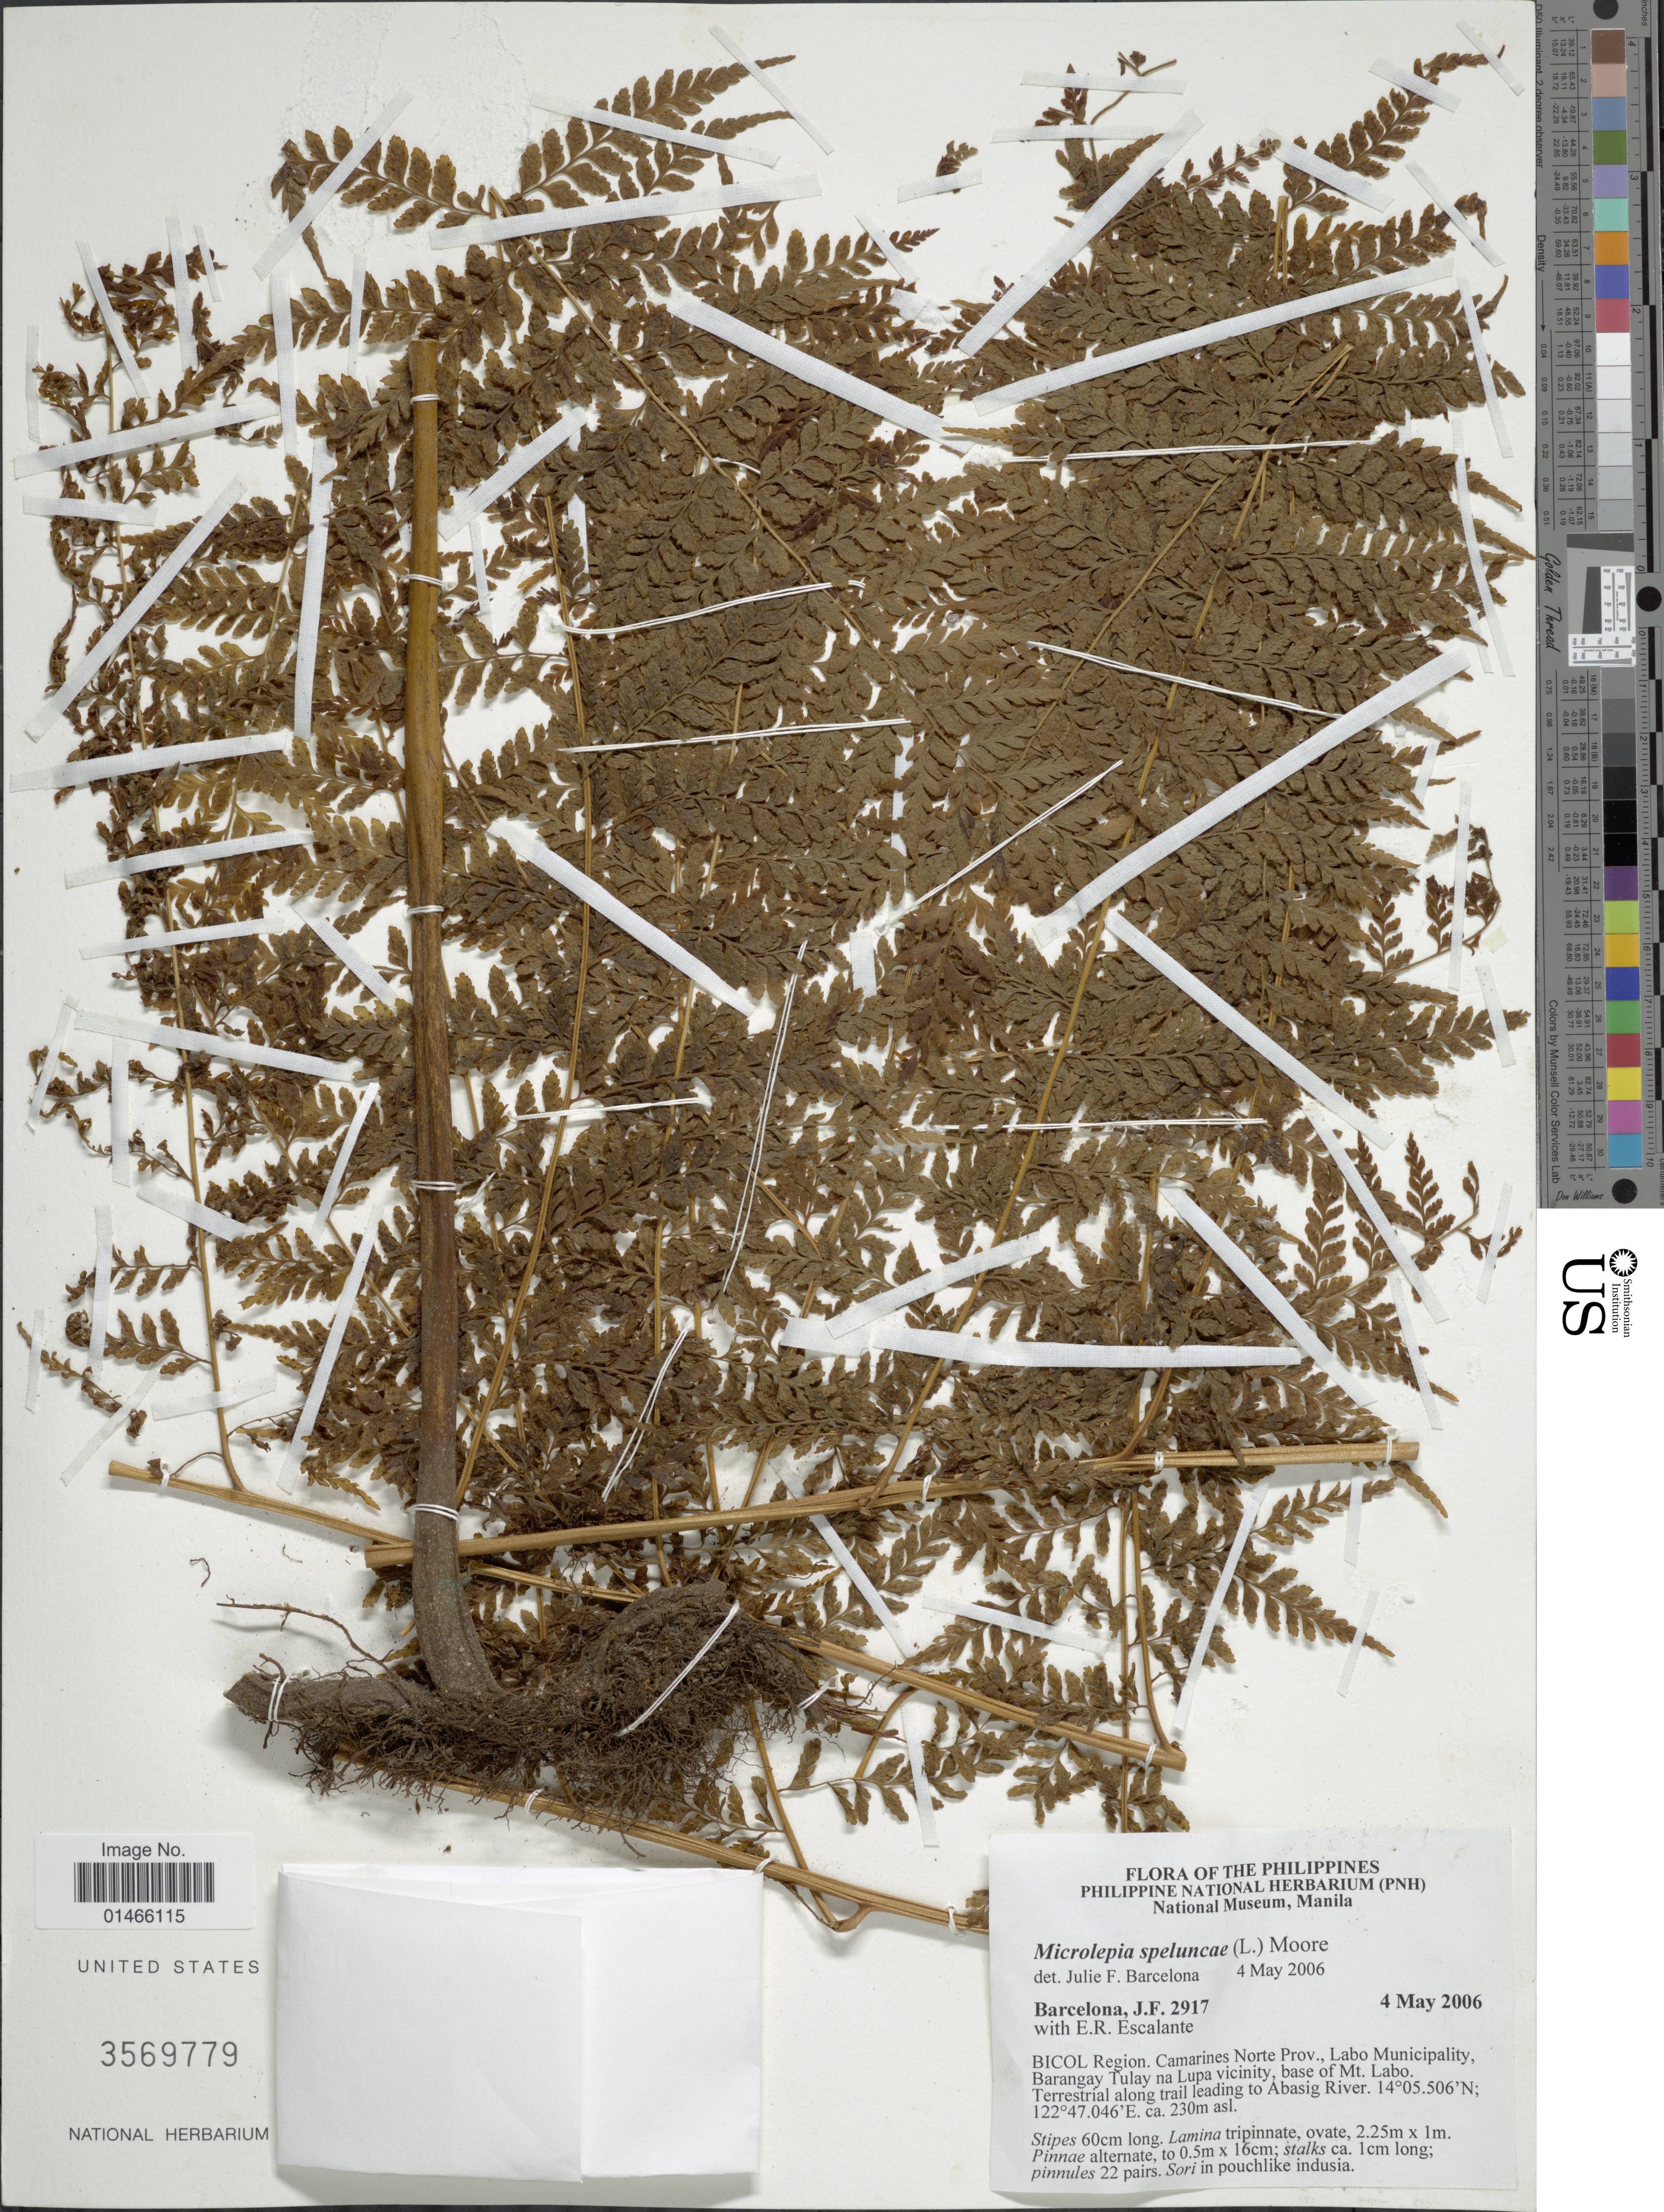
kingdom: Plantae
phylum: Tracheophyta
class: Polypodiopsida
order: Polypodiales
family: Dennstaedtiaceae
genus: Microlepia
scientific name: Microlepia speluncae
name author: (L.) T. Moore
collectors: J. F. Barcelona & E. Escalante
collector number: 2917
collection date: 2006-05-04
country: Philippines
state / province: Bicol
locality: Camarines Norte Prov., Labo Municipality, Barangay Tulay na Lupa vicinity, base of Mt. Labo, Terrestrial along trail leading to Abasig River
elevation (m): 230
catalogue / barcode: US 3569779